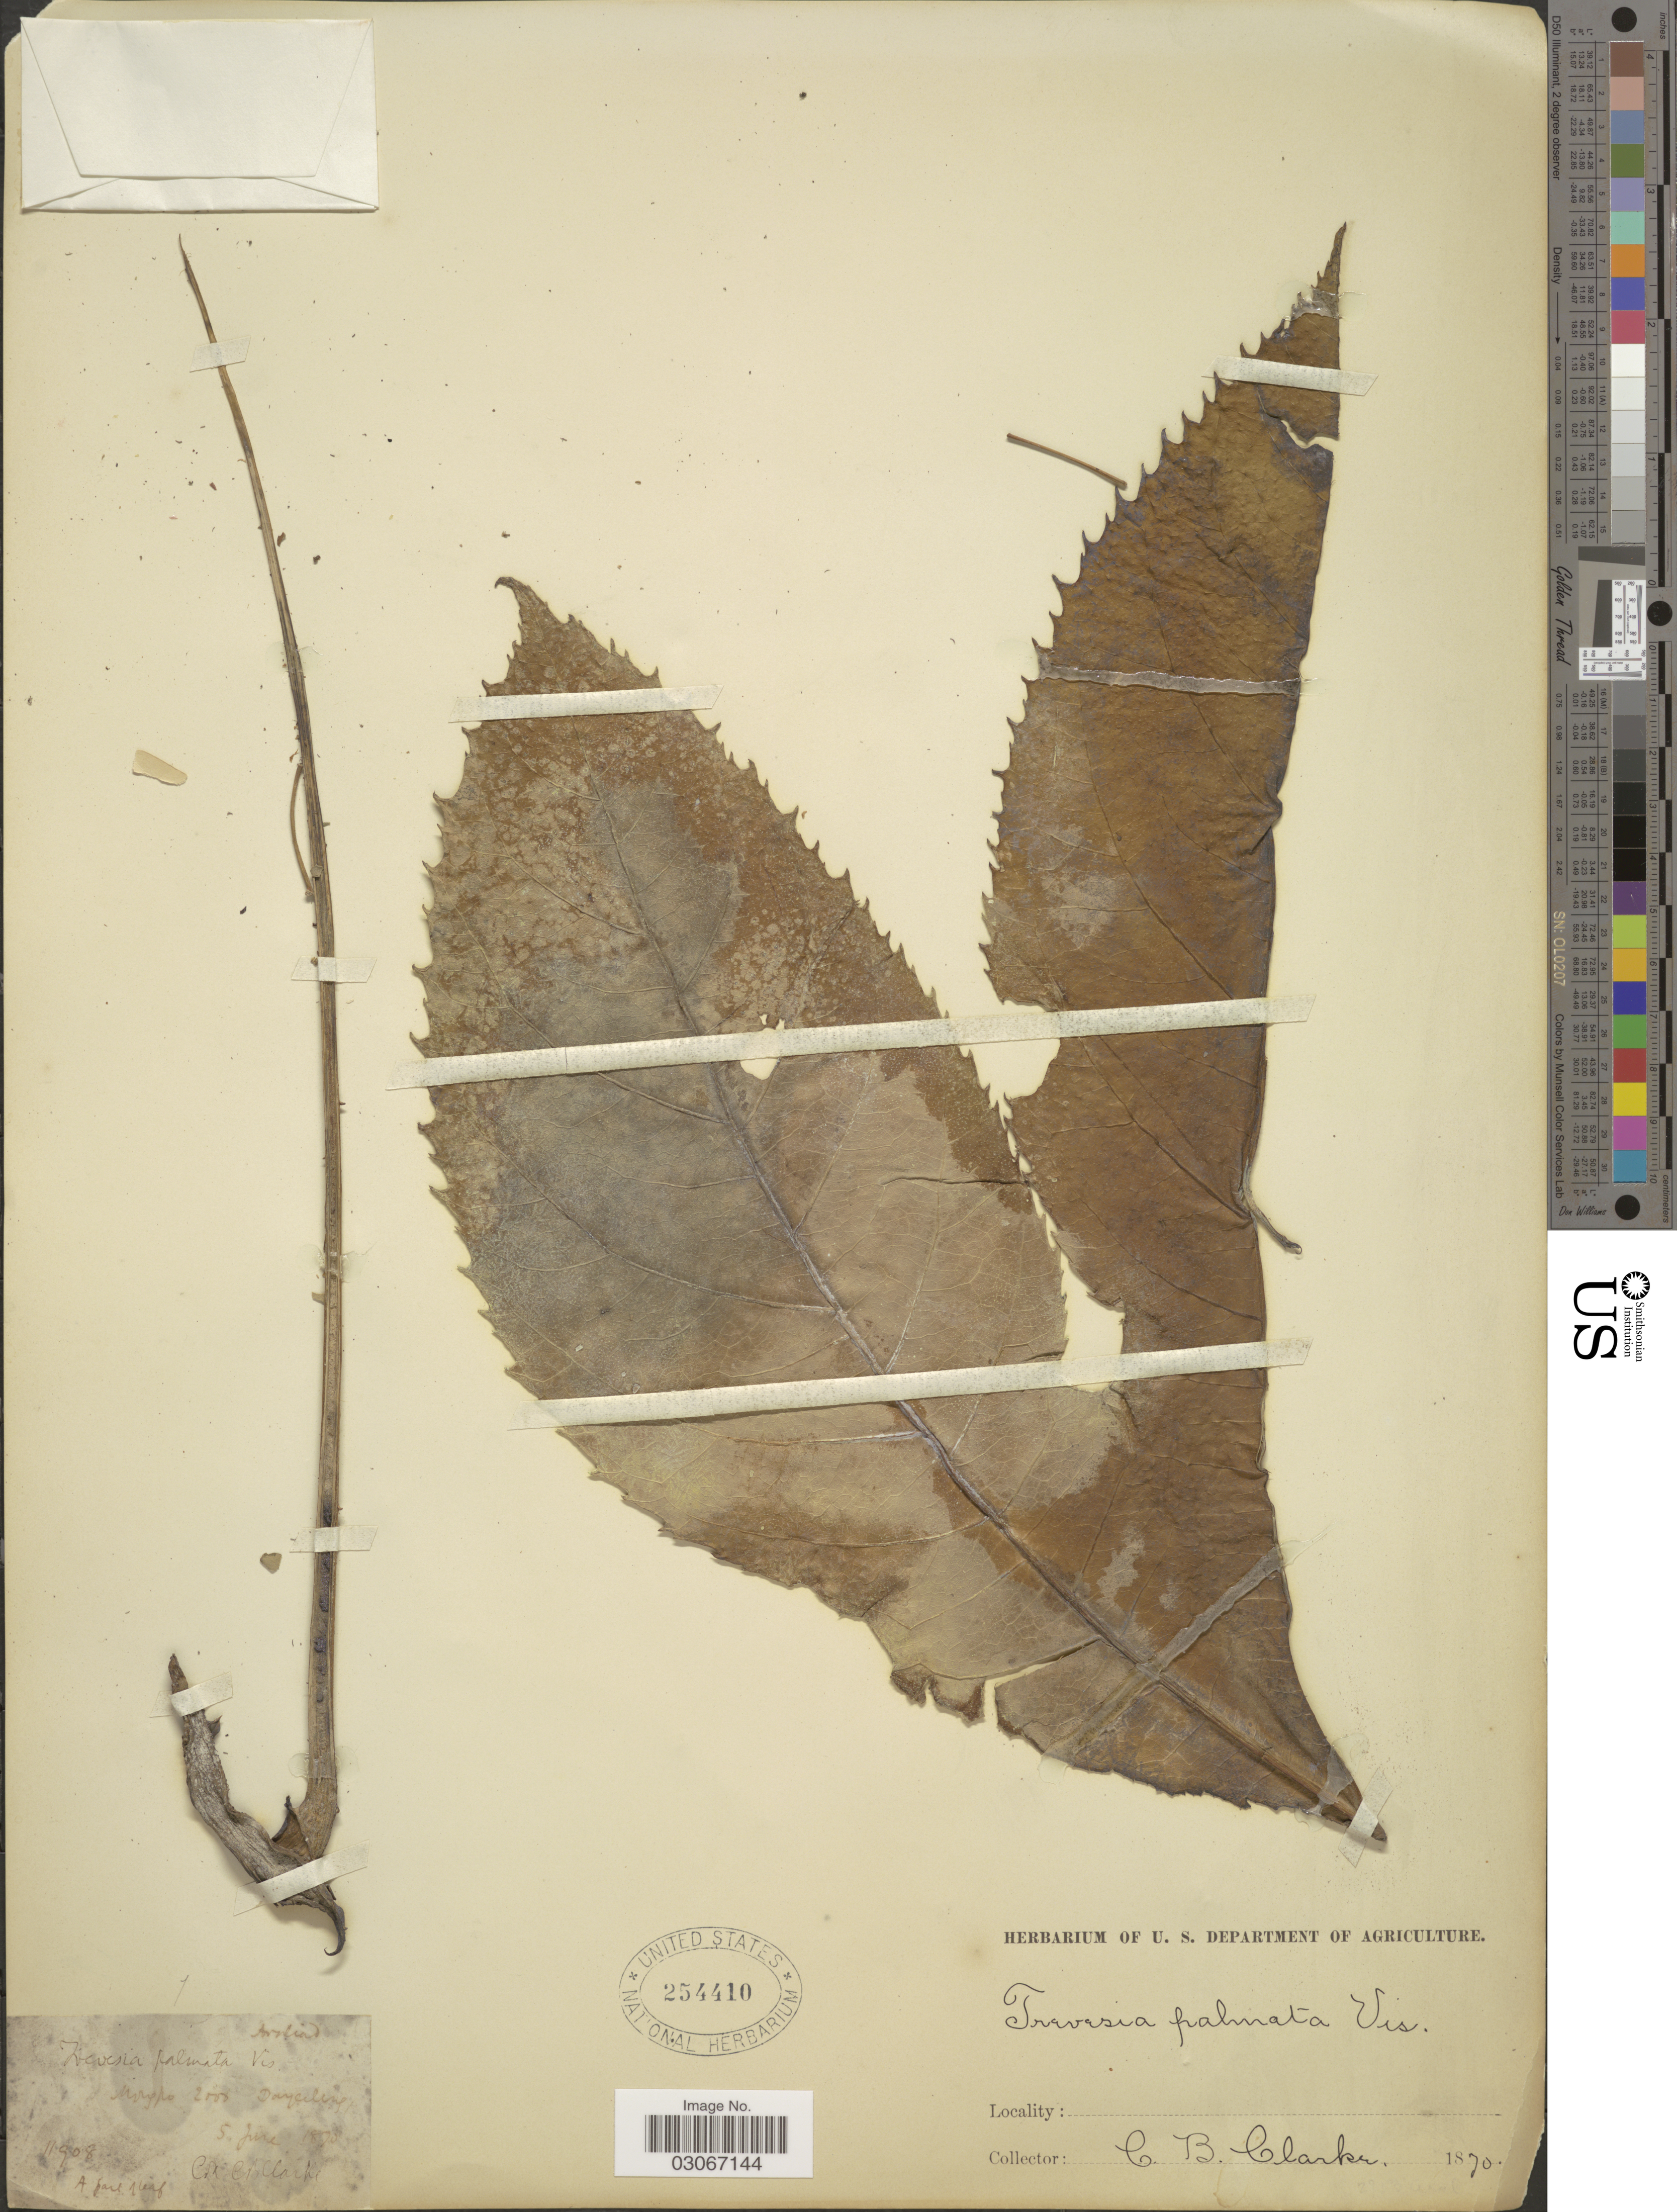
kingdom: Plantae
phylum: Tracheophyta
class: Magnoliopsida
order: Apiales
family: Araliaceae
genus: Trevesia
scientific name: Trevesia palmata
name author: (Roxb. ex Lindl.)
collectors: C. B. Clarke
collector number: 11908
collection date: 1870-06-05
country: India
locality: Mongpo, Darjeeling.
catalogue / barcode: US 254410